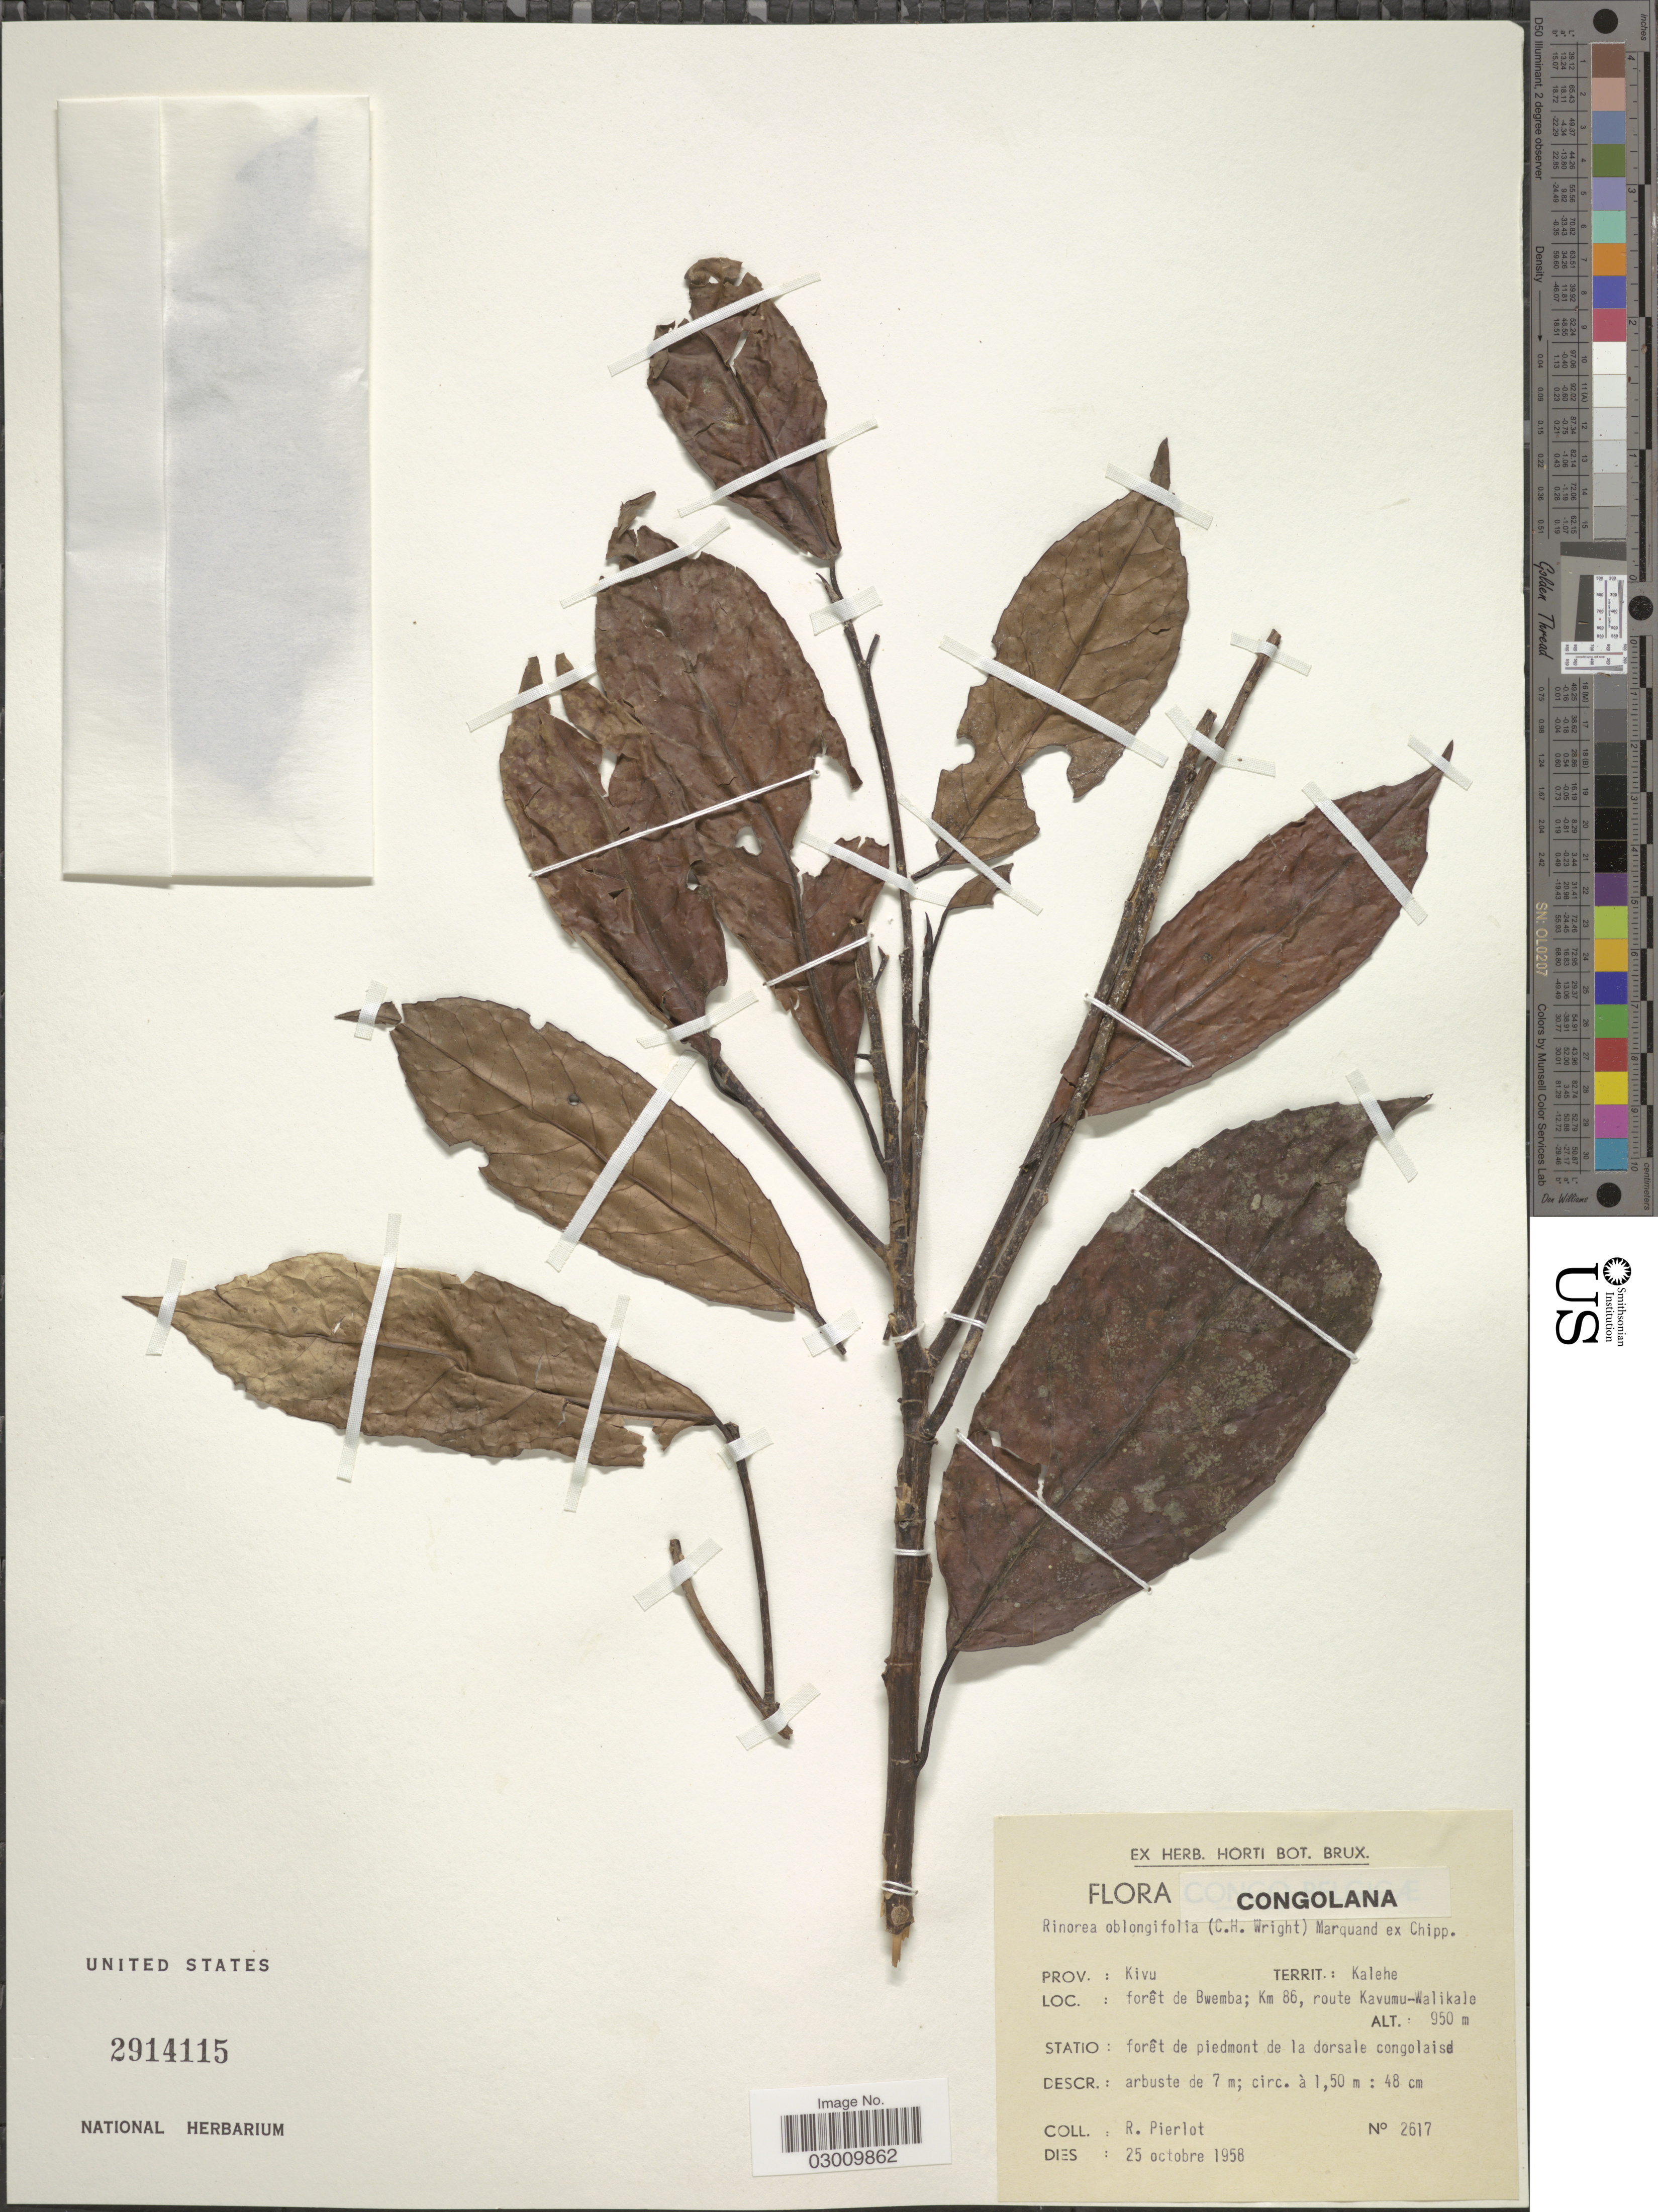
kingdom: Plantae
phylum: Tracheophyta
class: Magnoliopsida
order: Malpighiales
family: Violaceae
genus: Rinorea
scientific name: Rinorea oblongifolia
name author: (C.H. Wright) C. Marquand ex Chipp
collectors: R. Pierlot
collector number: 2617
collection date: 1958-10-25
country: Congo, Democratic Republic of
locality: Prov.: Kivu. Territ.: Kalehe. Forêt de Bwemba; Km 86, route Kavumu-Walikale. Congolana.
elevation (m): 950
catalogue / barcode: US 2814115